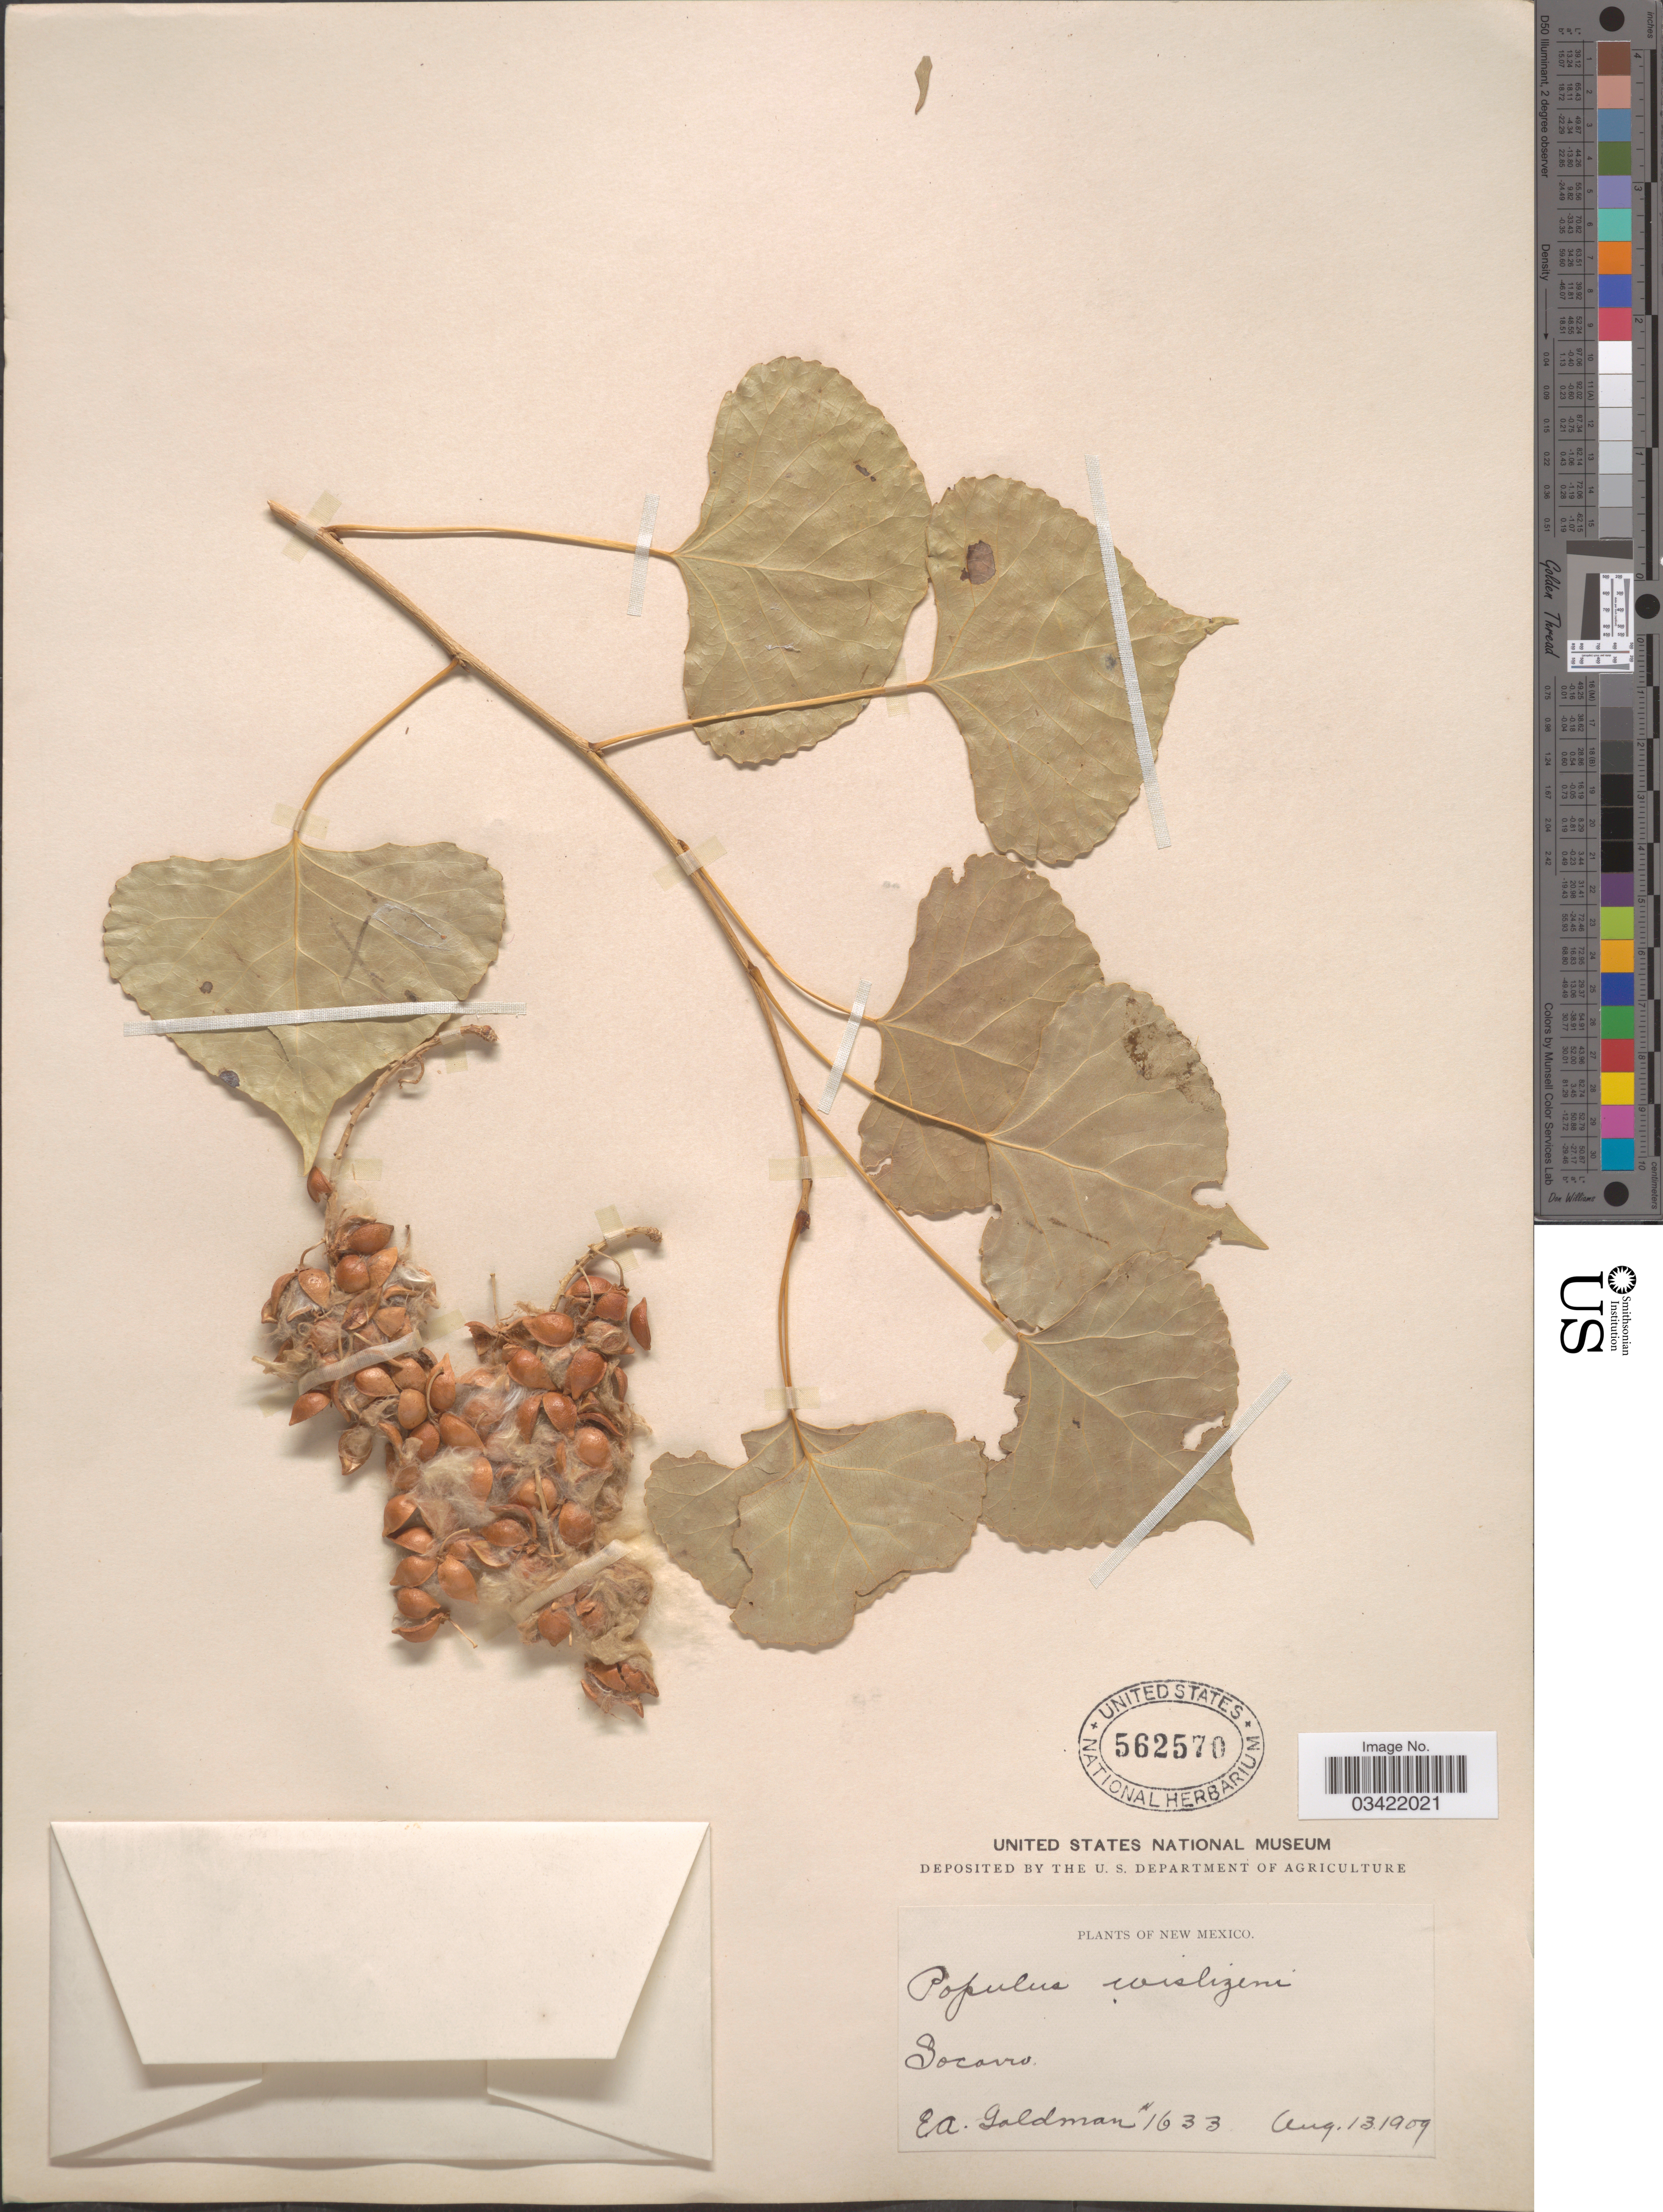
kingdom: Plantae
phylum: Tracheophyta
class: Magnoliopsida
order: Malpighiales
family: Salicaceae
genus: Populus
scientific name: Populus deltoides subsp. wislizeni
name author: (S. Watson) Eckenw.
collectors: E. A. Goldman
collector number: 1633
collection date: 1909-08-13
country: United States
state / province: New Mexico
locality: Socorro.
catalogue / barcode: US 562570